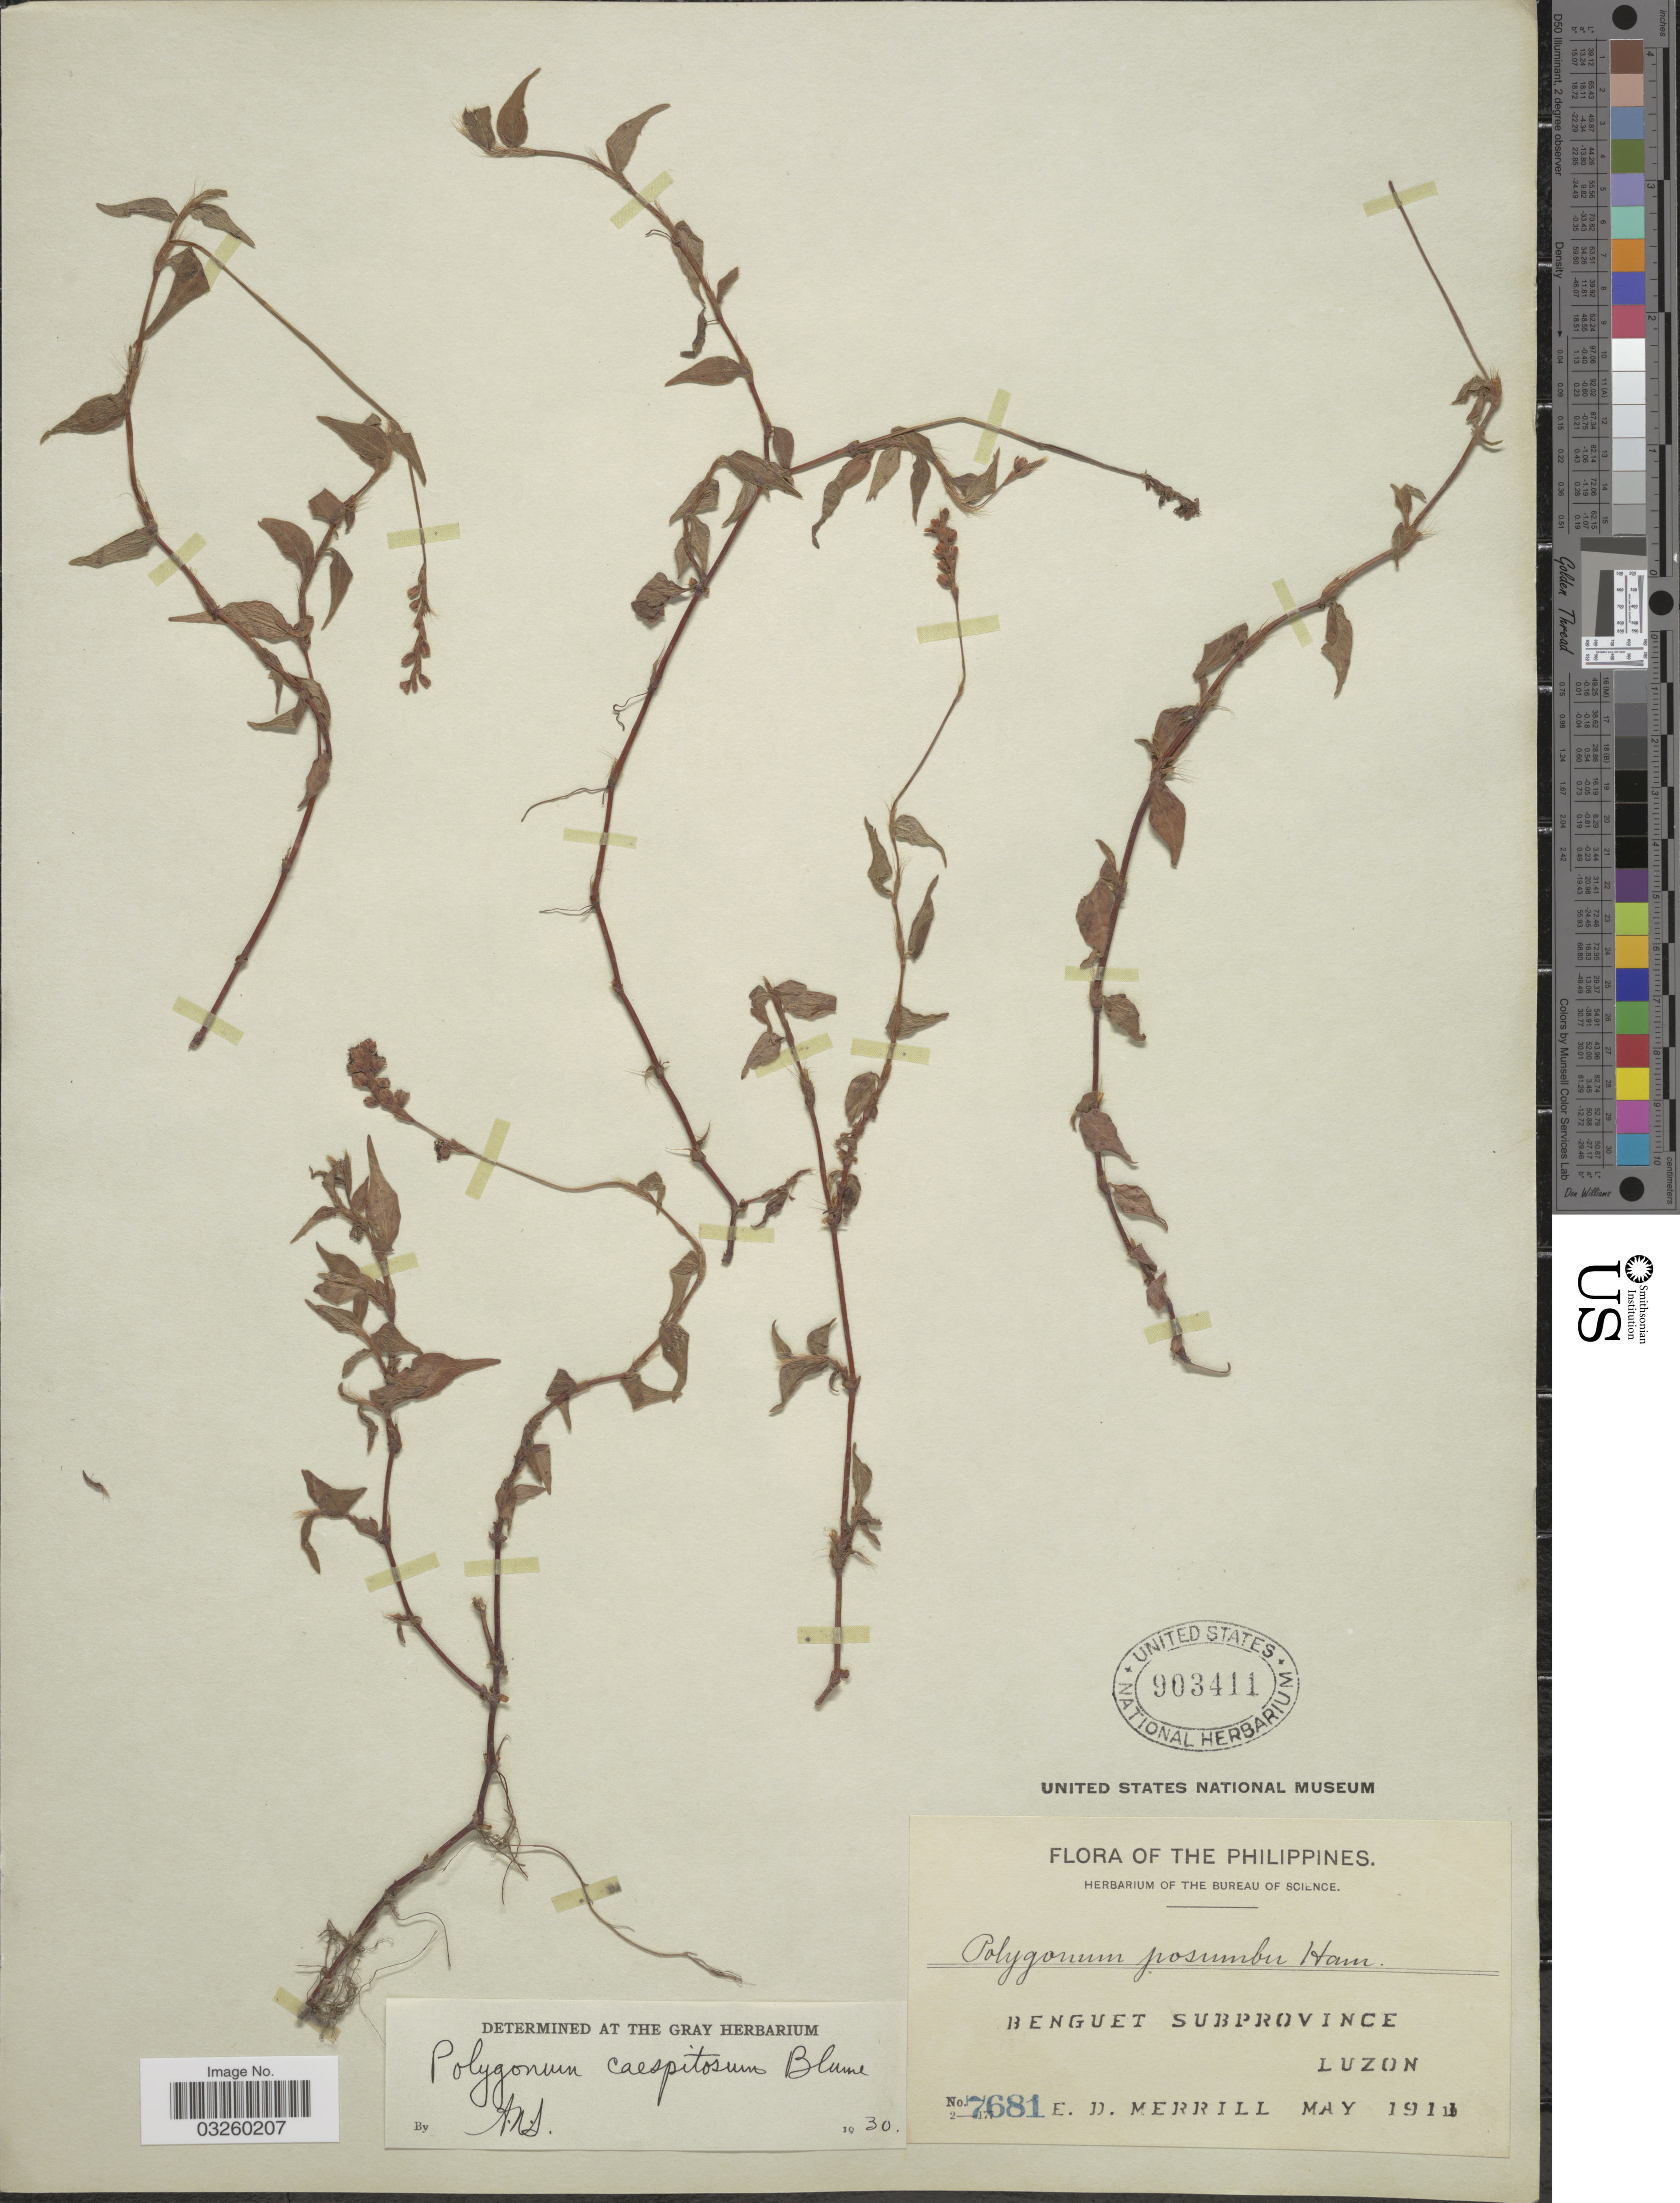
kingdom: Plantae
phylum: Tracheophyta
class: Magnoliopsida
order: Caryophyllales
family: Polygonaceae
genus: Polygonum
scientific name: Polygonum caespitosum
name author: Blume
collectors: D. Merrill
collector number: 7681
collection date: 1911-05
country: Philippines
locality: Benguet Subprovince Luzon.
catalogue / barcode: US 903411